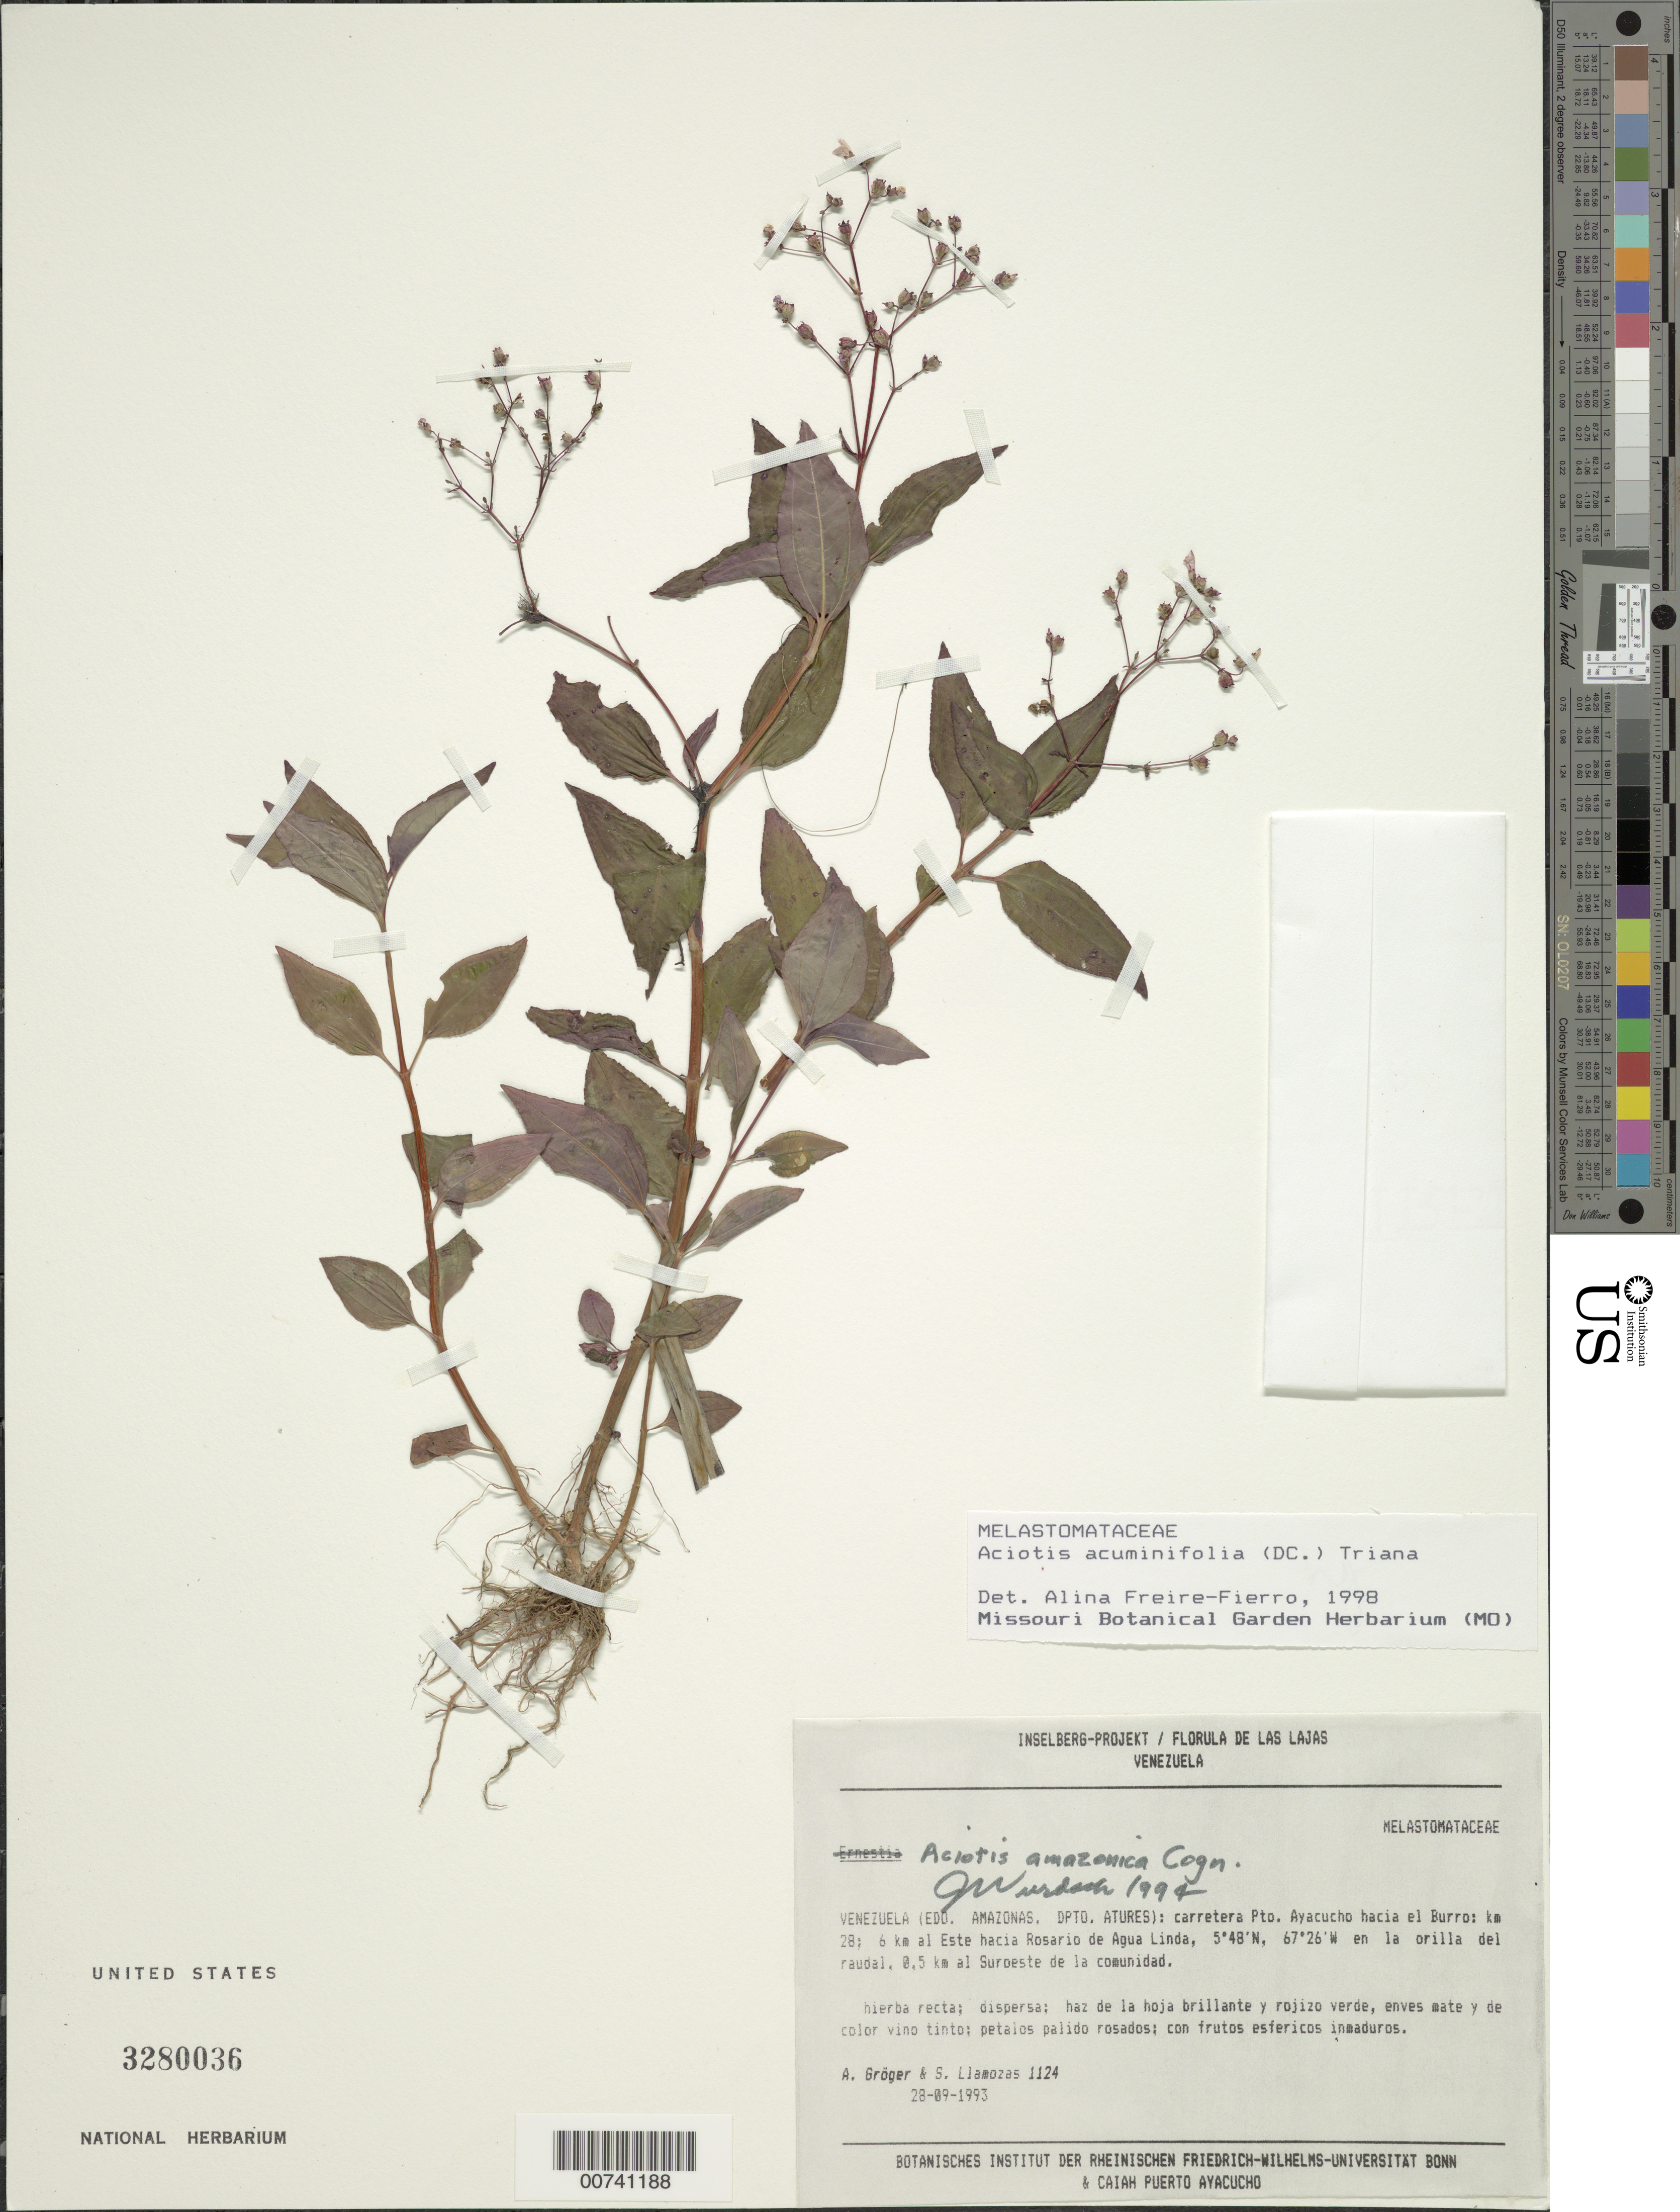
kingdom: Plantae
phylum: Tracheophyta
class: Magnoliopsida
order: Myrtales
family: Melastomataceae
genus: Aciotis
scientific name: Aciotis acuminifolia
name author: (Mart. ex DC.) Triana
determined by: Freire-Fierro, A.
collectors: A. Gröger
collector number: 1124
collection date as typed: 28-Sep-93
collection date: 1993-09-28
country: Venezuela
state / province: Amazonas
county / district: Atures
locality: Puerto Ayacucho to Burro road, km 28; 6 km E of Rosarío de Agua Linda, 1km SW de la comunidad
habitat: Orilla del raudal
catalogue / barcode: US 3280036